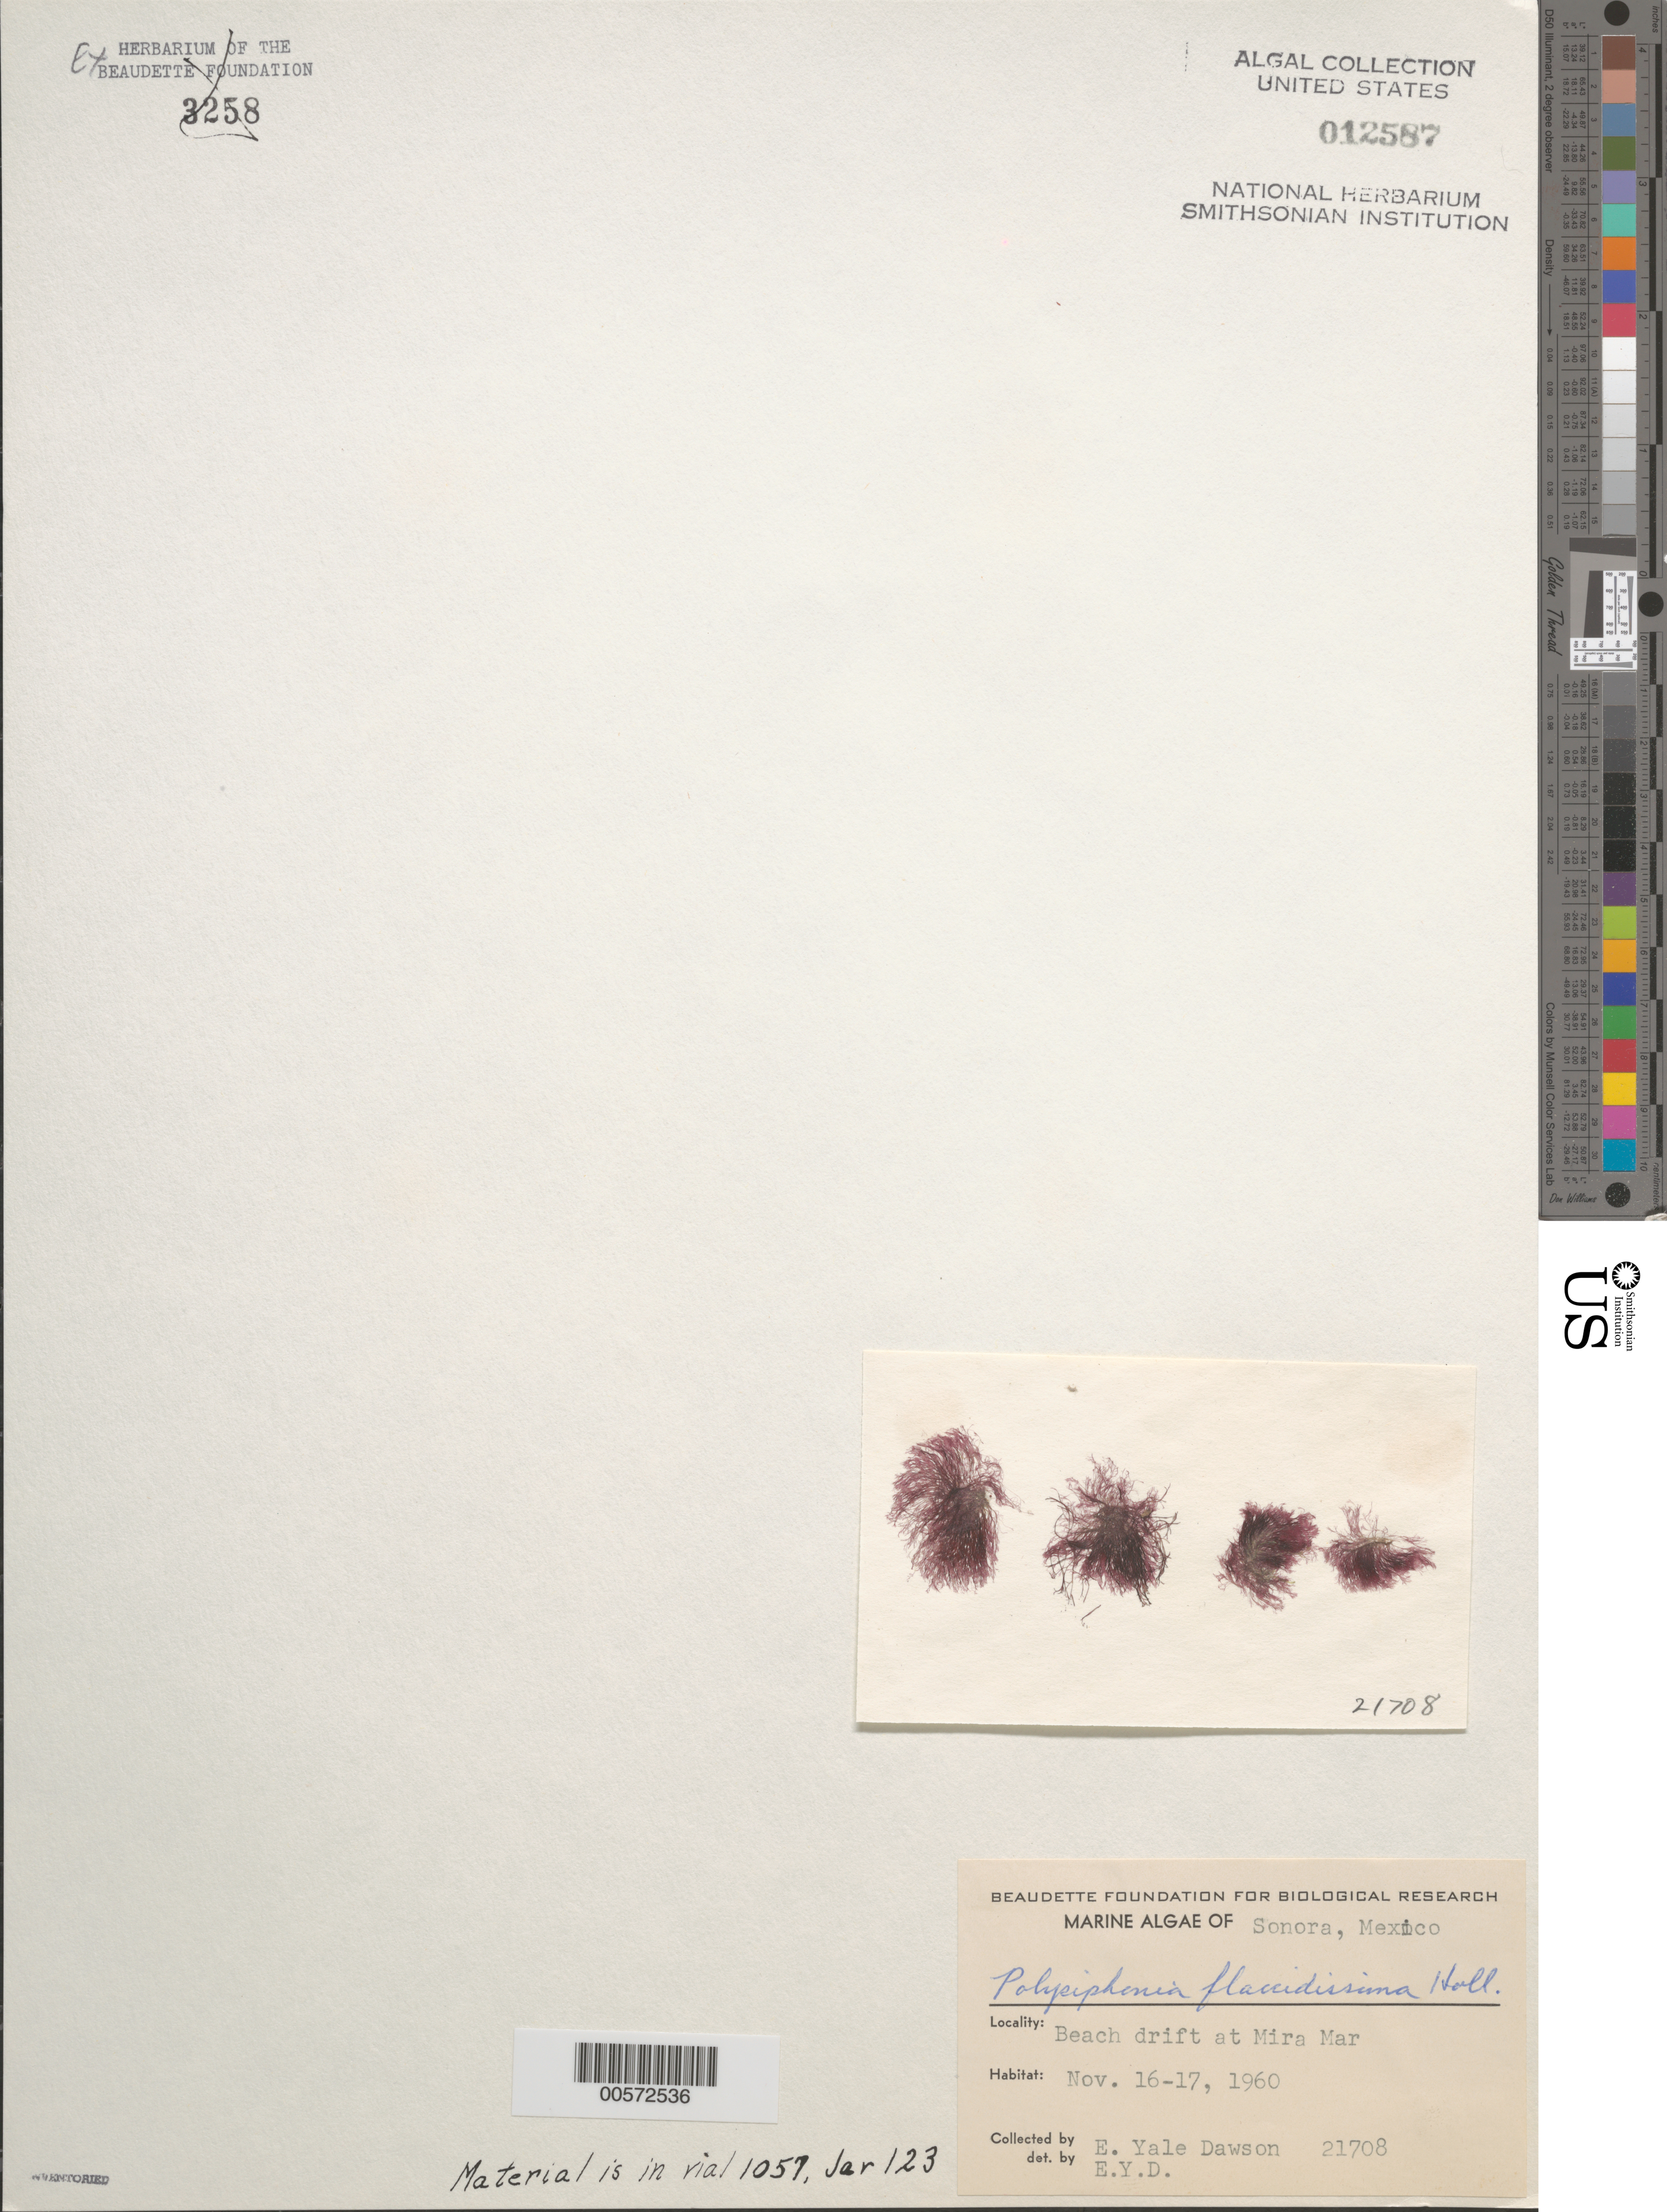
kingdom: Plantae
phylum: Rhodophyta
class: Florideophyceae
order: Ceramiales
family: Rhodomelaceae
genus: Neosiphonia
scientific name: Neosiphonia sertularioides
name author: (Gratel.) K.W. Nam & Kang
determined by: Algae name updating Project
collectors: E. Y. Dawson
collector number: EYD 21708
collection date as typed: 16 Nov 1960 to 17 Nov 1960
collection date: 1960-11-16/1960-11-17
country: Mexico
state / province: Sonora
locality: Miramar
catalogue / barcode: US 12587